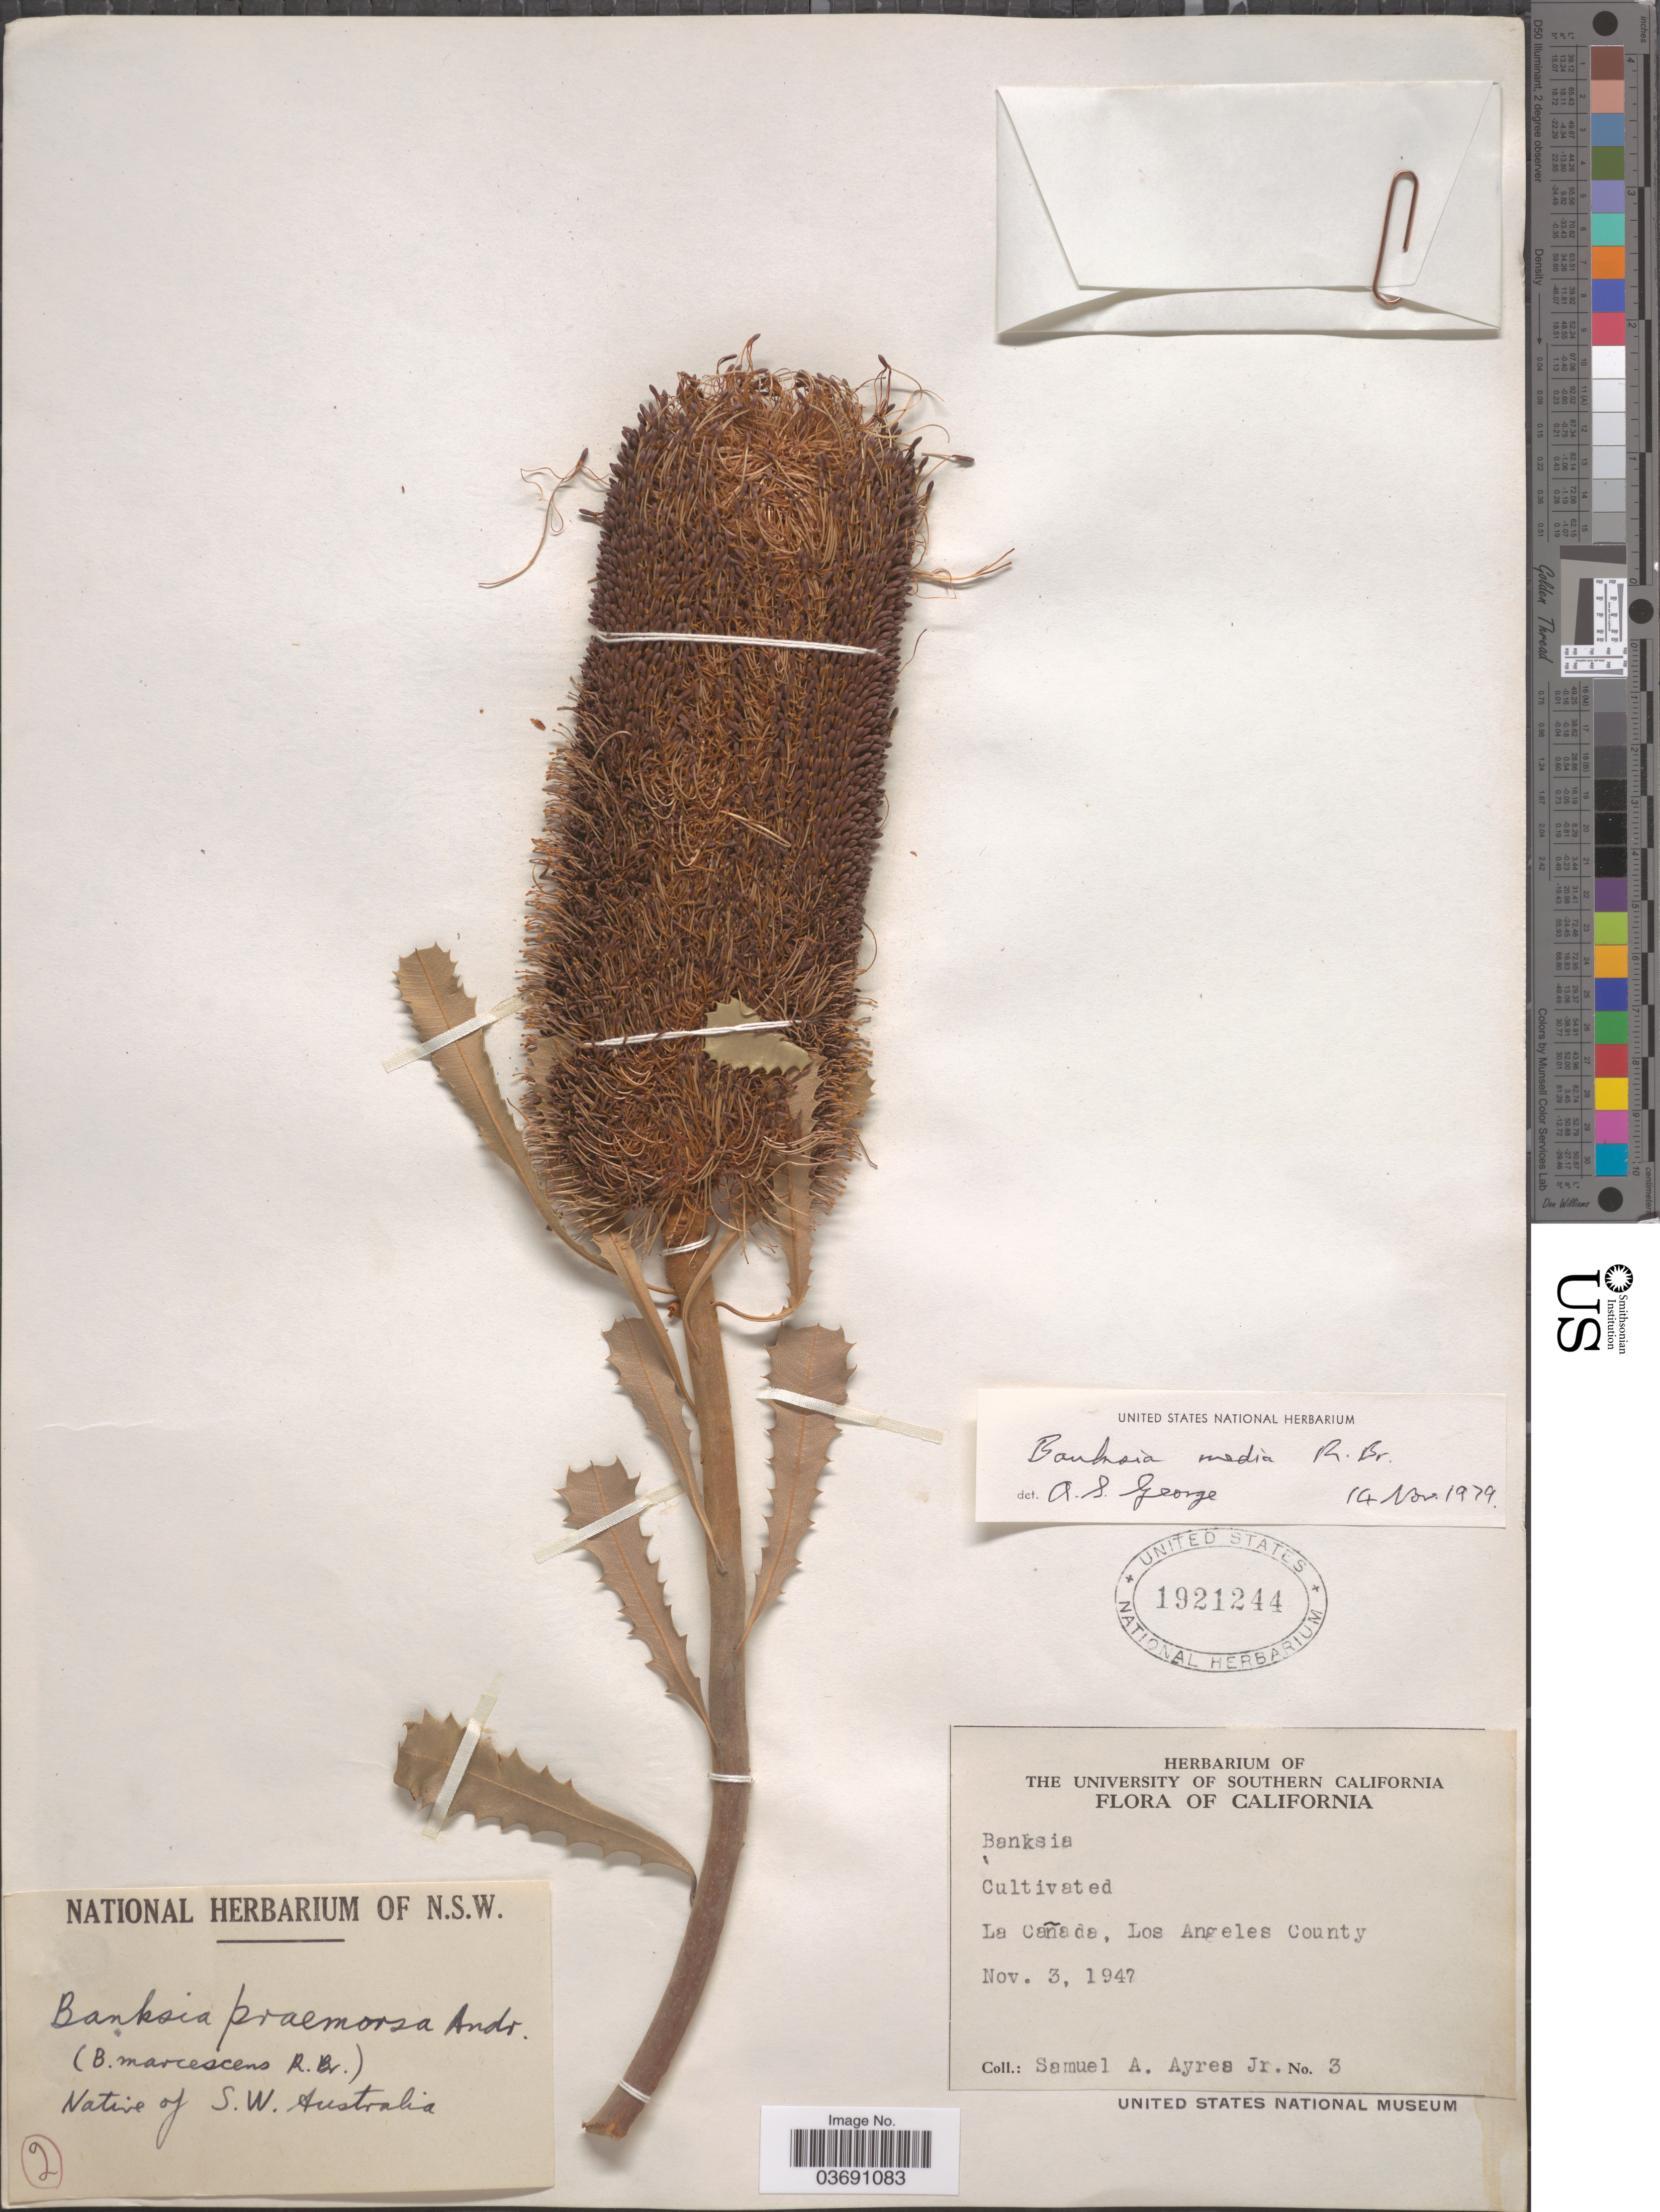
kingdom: Plantae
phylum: Tracheophyta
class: Magnoliopsida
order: Proteales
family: Proteaceae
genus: Banksia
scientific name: Banksia media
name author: R. Br.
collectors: S. Ayres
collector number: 3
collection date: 1947-11-03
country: United States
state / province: California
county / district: Los Angeles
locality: La Cañada, Los Angeles County.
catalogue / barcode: US 1921244